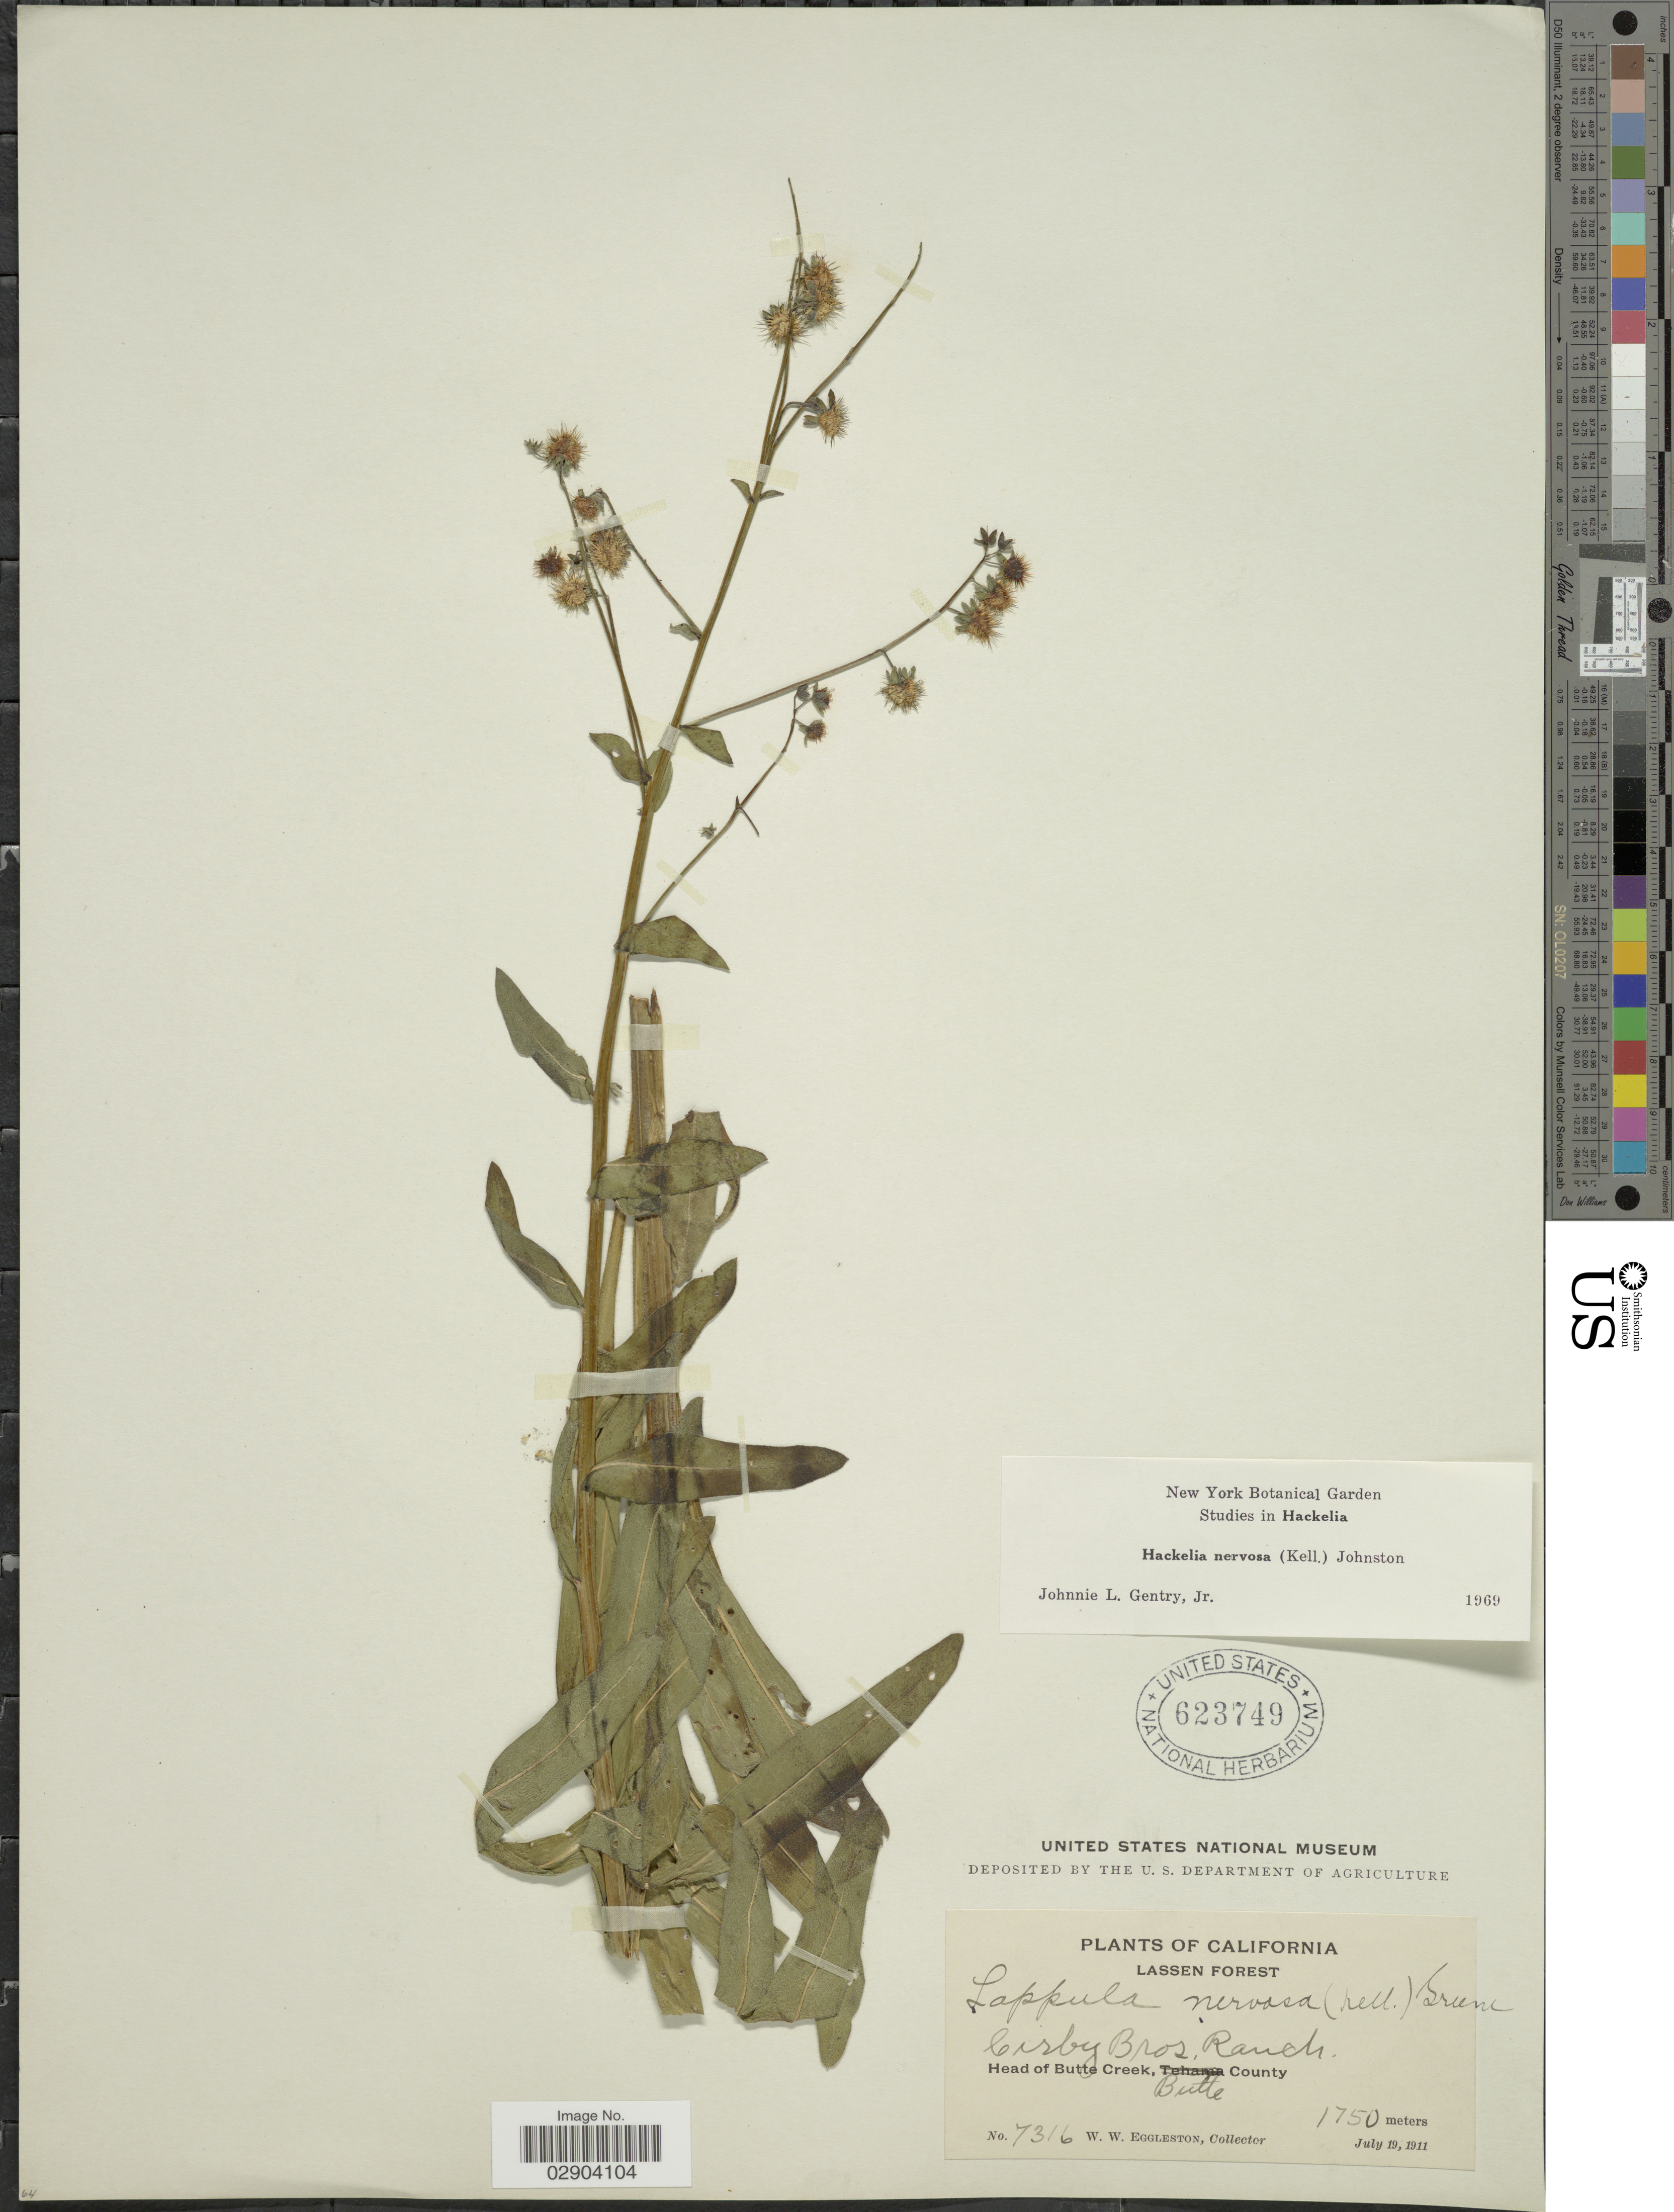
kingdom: Plantae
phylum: Tracheophyta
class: Magnoliopsida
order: Boraginales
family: Boraginaceae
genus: Hackelia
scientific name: Hackelia nervosa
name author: (Kellogg) I.M. Johnst.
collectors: W. W. Eggleston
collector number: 7316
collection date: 1911-07-19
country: United States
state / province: California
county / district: Butte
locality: Lassen Forest. Cirby Bros. Ranch. Head of Butte Creek, Butte County.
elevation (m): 1750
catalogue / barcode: US 623749